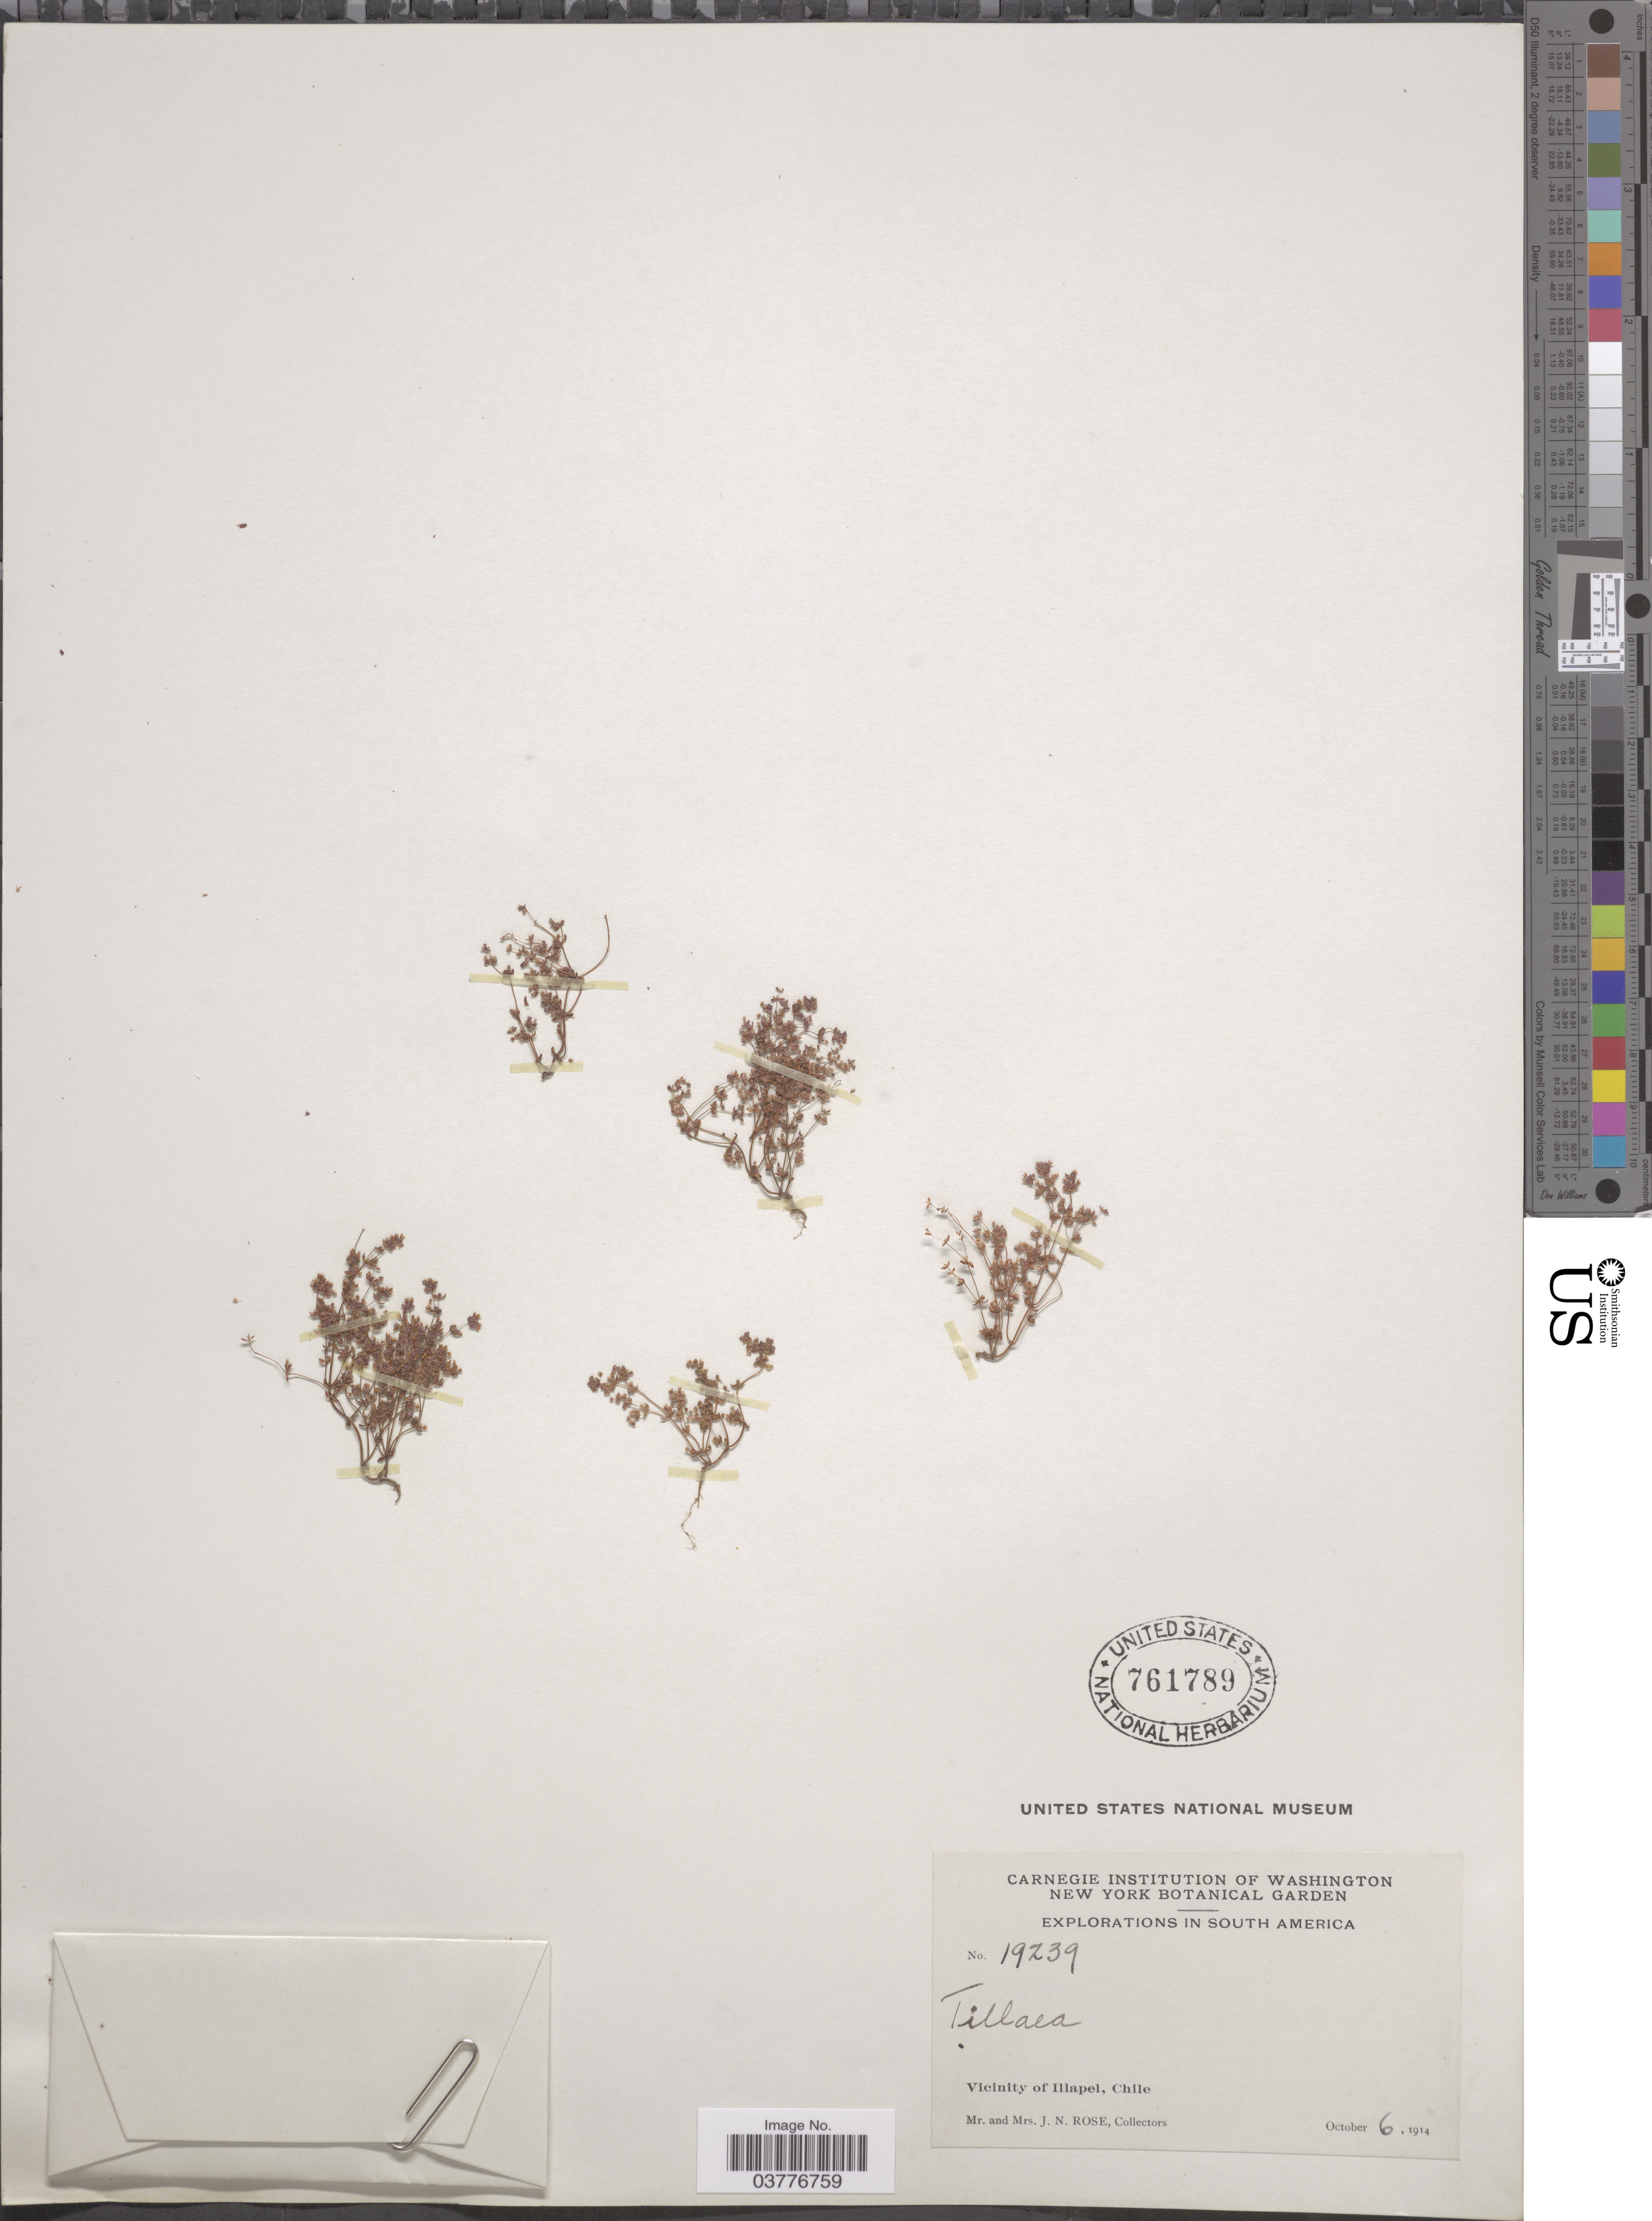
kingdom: Plantae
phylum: Tracheophyta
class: Magnoliopsida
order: Saxifragales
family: Crassulaceae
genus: Crassula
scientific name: Crassula sp.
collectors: J. N. Rose & L. B. Rose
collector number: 19239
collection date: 1914-10-06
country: Chile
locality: Vicinity of Illapel.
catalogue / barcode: US 761789